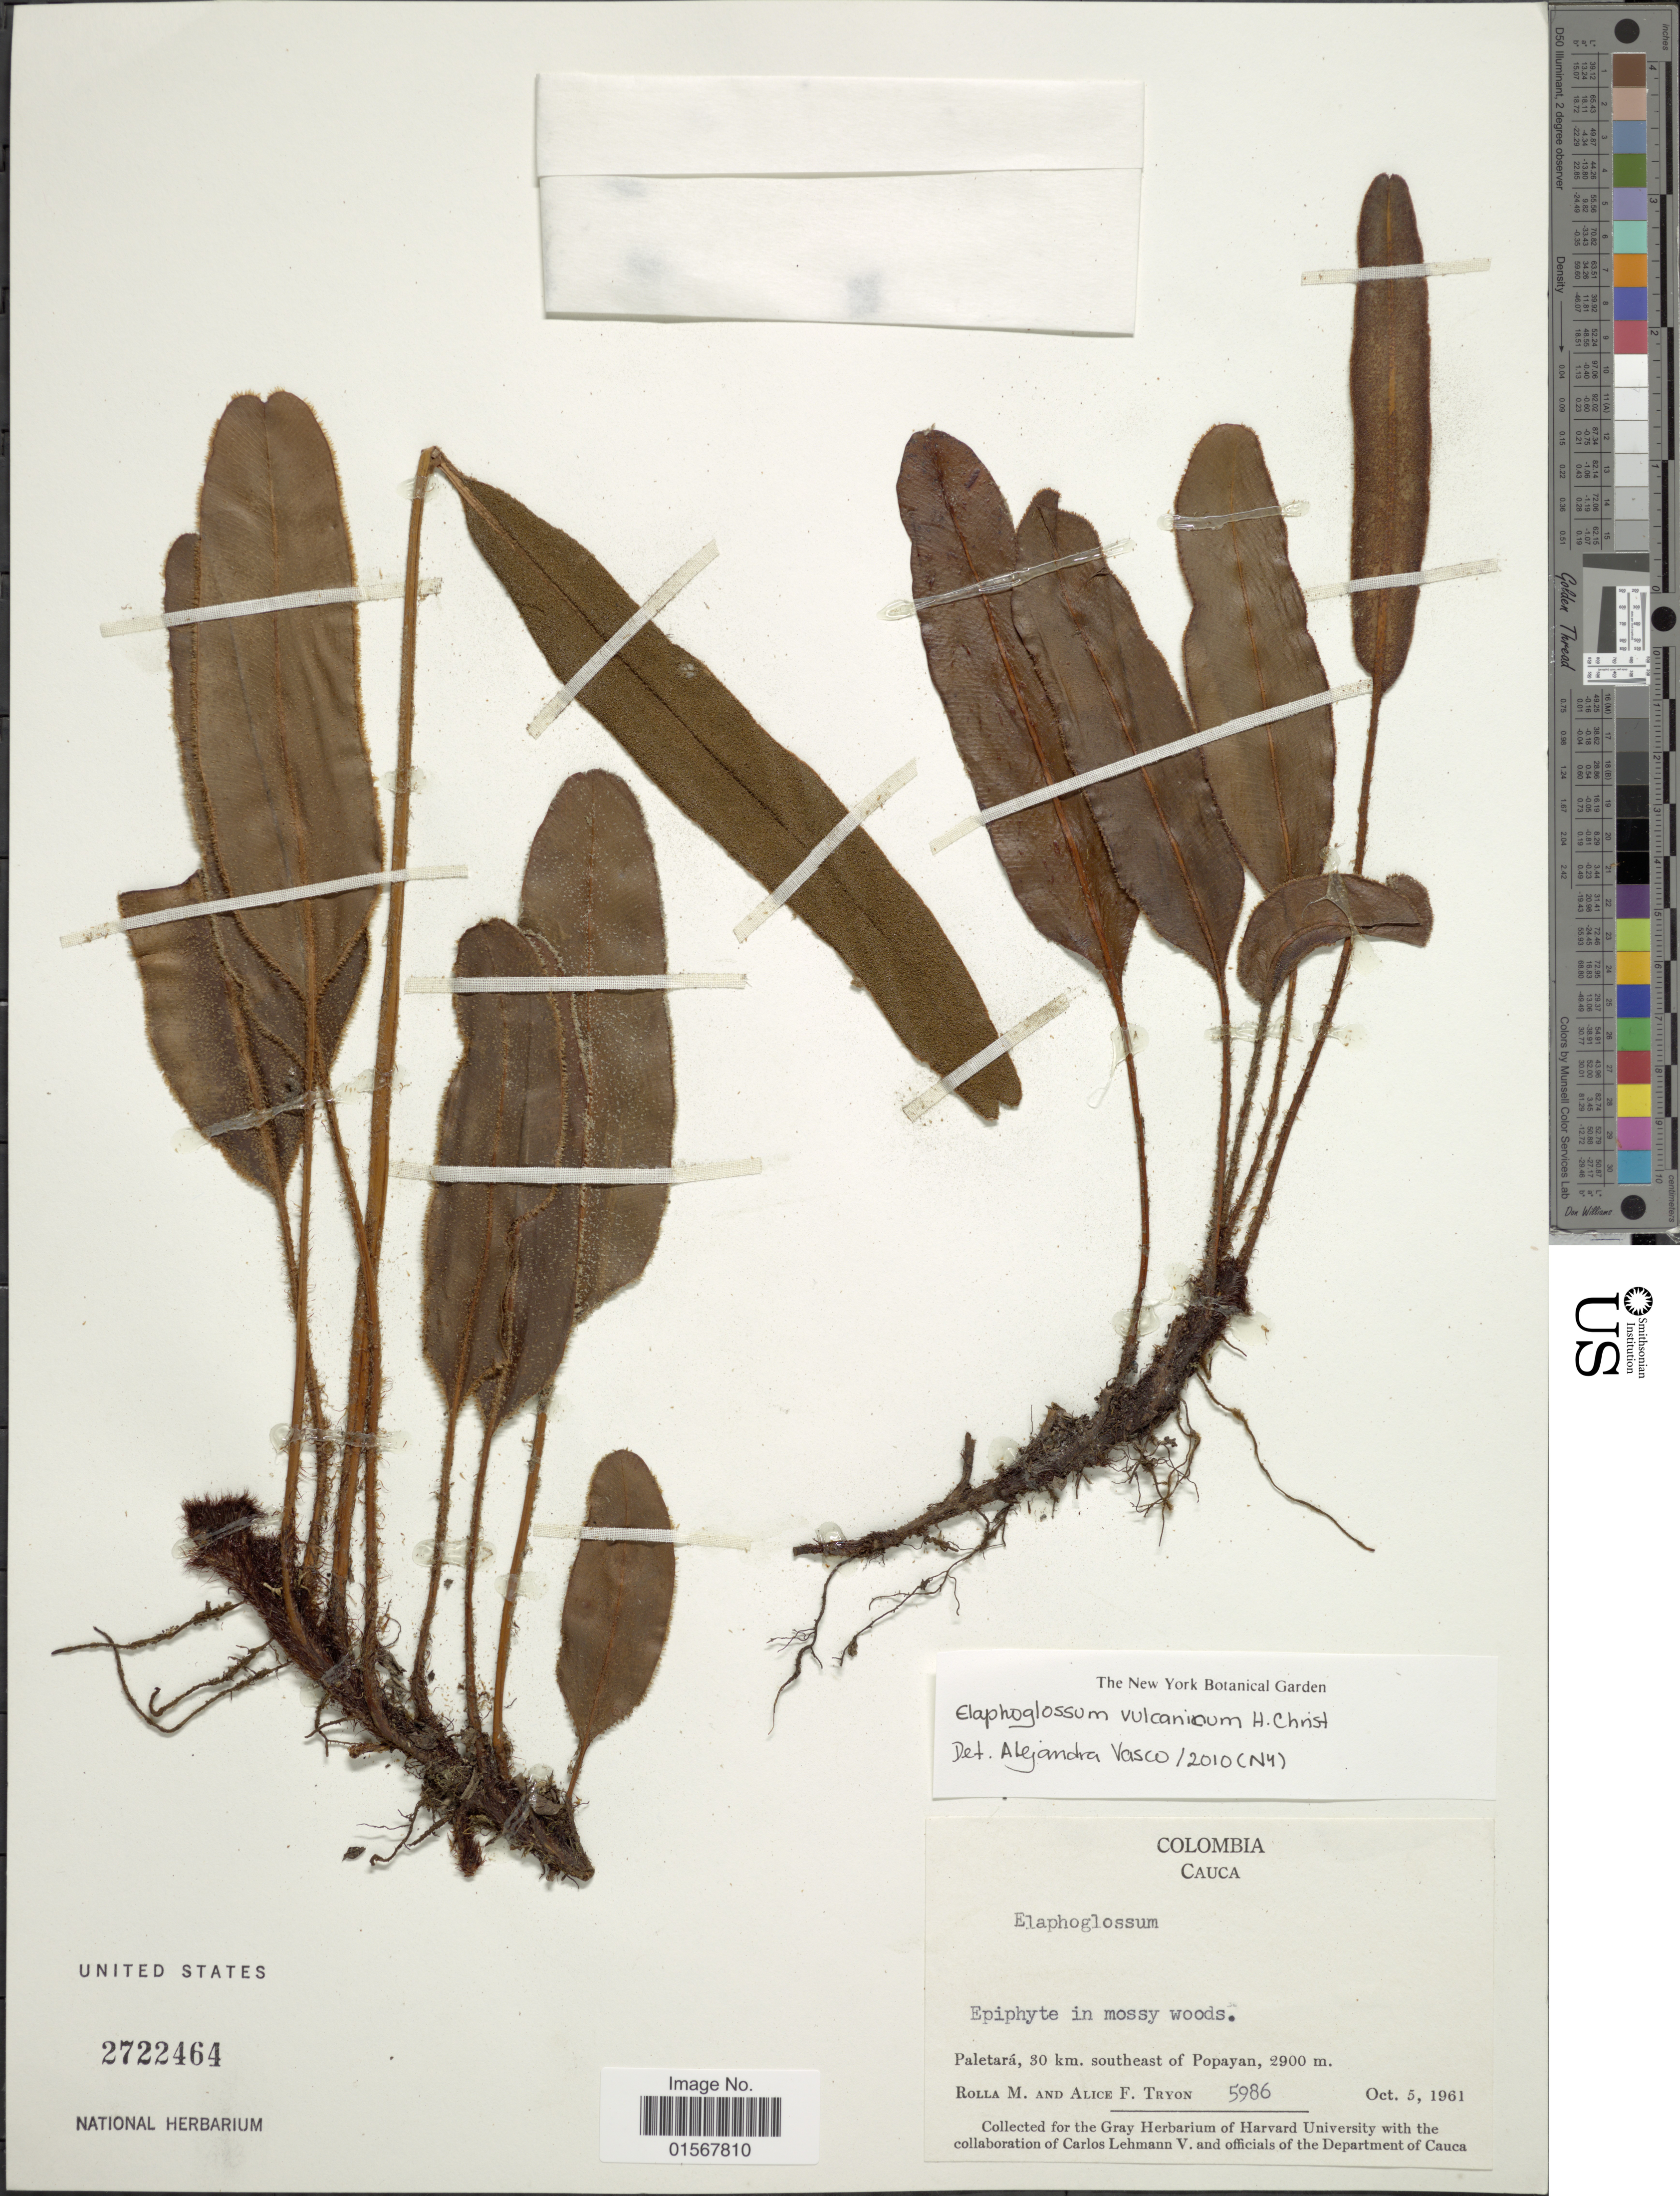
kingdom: Plantae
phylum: Tracheophyta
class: Polypodiopsida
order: Polypodiales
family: Dryopteridaceae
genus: Elaphoglossum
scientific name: Elaphoglossum vulcanicum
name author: Christ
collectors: M. Rolla & A. F. Tryon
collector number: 5986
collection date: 1961-10-05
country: Colombia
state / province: Cauca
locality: Cauca, Paletara, 30 km. southeast of Popayan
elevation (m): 2900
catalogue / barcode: US 2722464